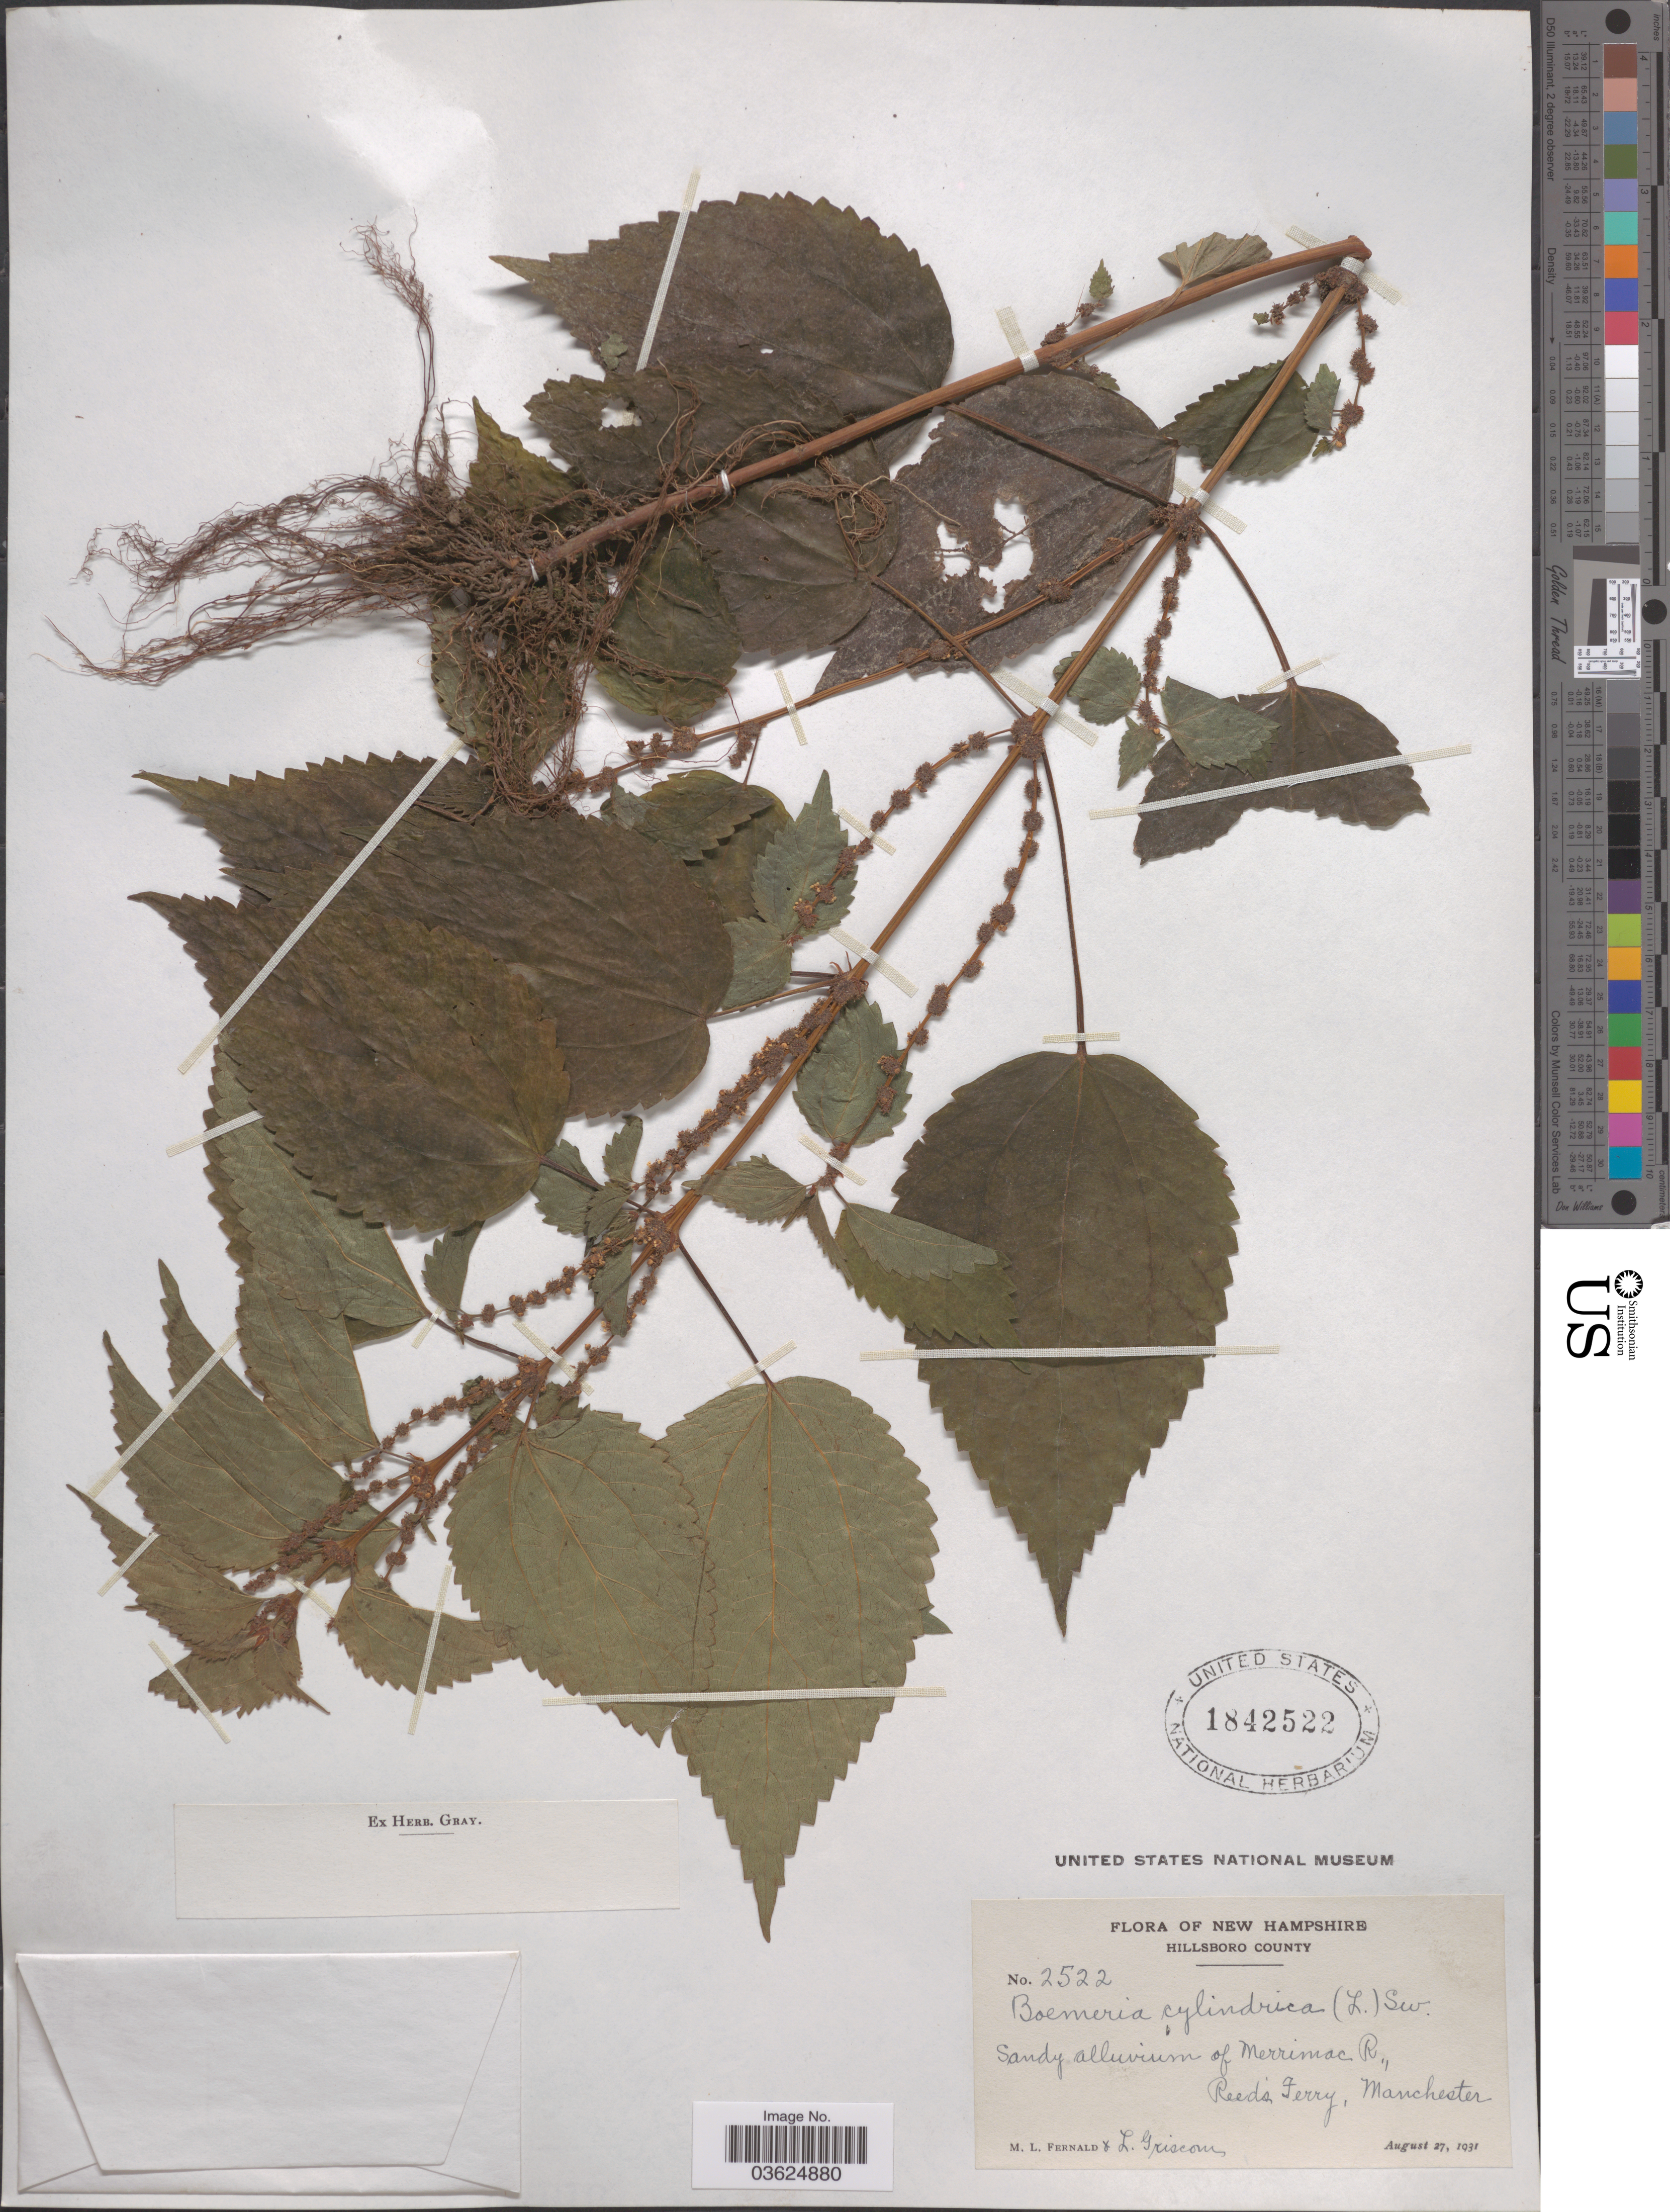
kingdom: Plantae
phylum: Tracheophyta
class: Magnoliopsida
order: Rosales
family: Urticaceae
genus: Boehmeria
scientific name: Boehmeria cylindrica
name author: (L.) Sw.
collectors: M. L. Fernald & L. Griscom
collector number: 2522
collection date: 1931-08-27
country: United States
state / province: New Hampshire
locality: Hillsboro County. Sandy alluvium of Merrimac R., Reed's Ferry, Manchester.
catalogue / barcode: US 1842522